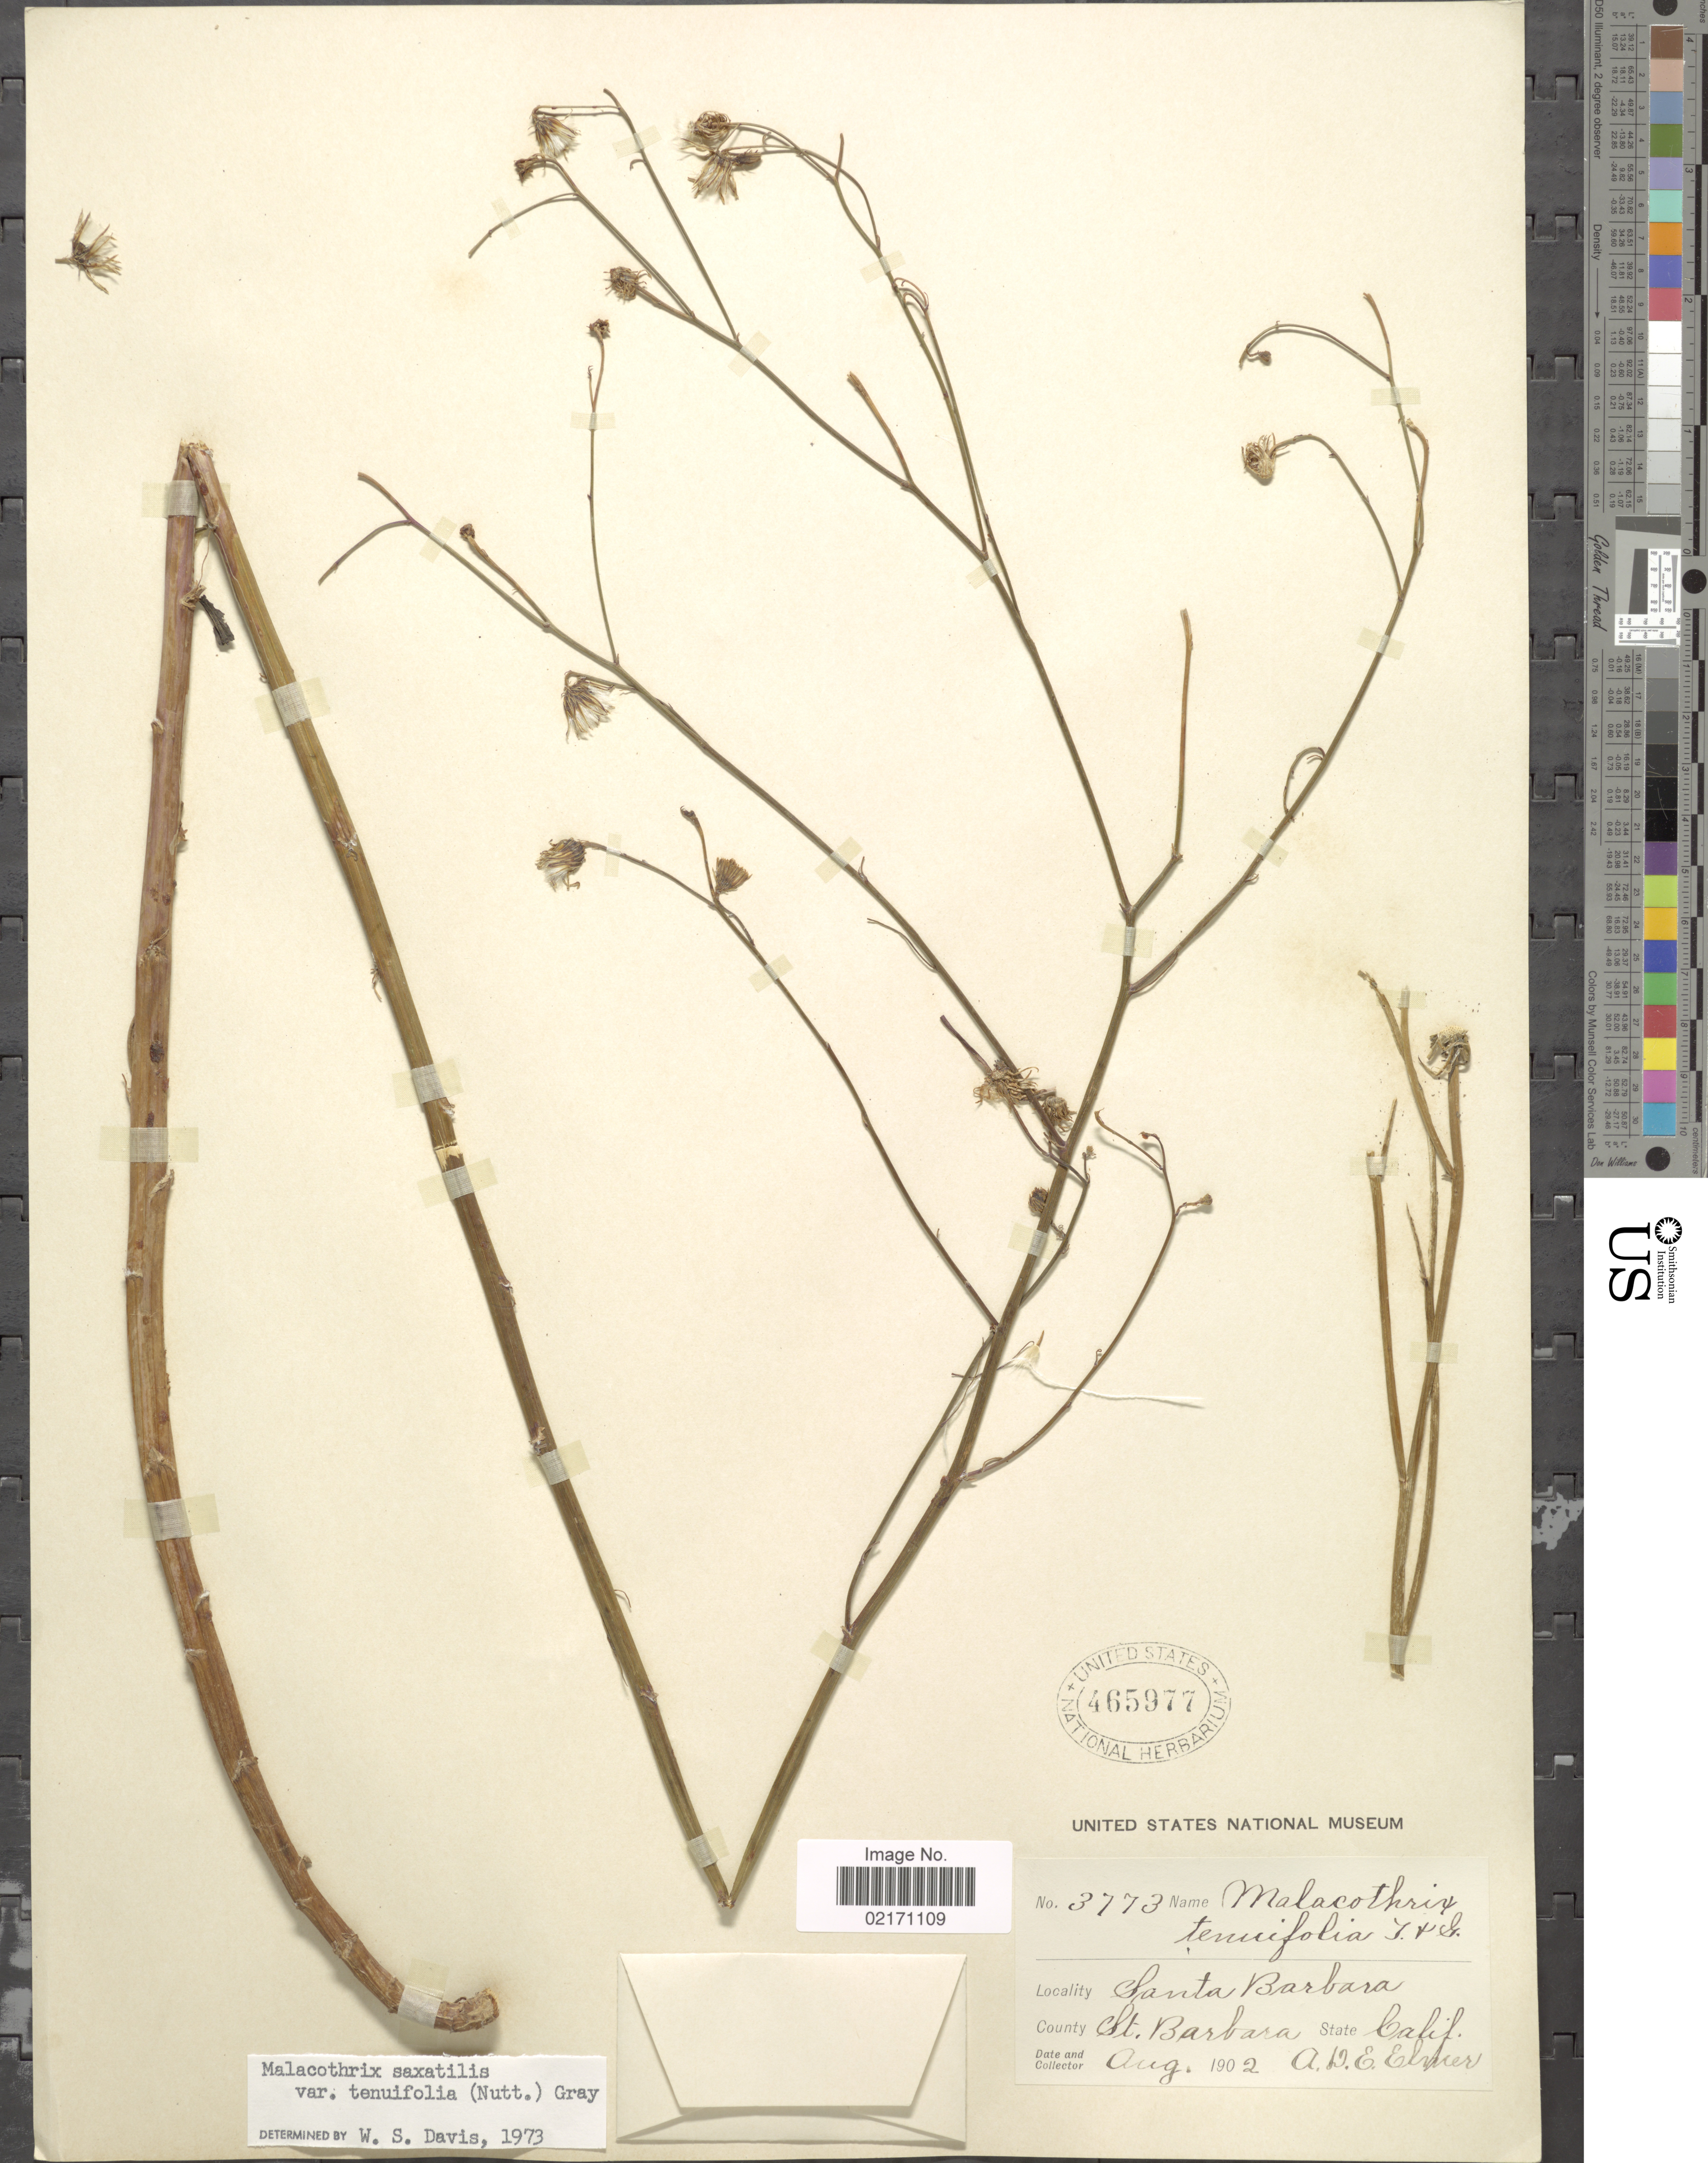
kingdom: Plantae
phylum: Tracheophyta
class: Magnoliopsida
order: Asterales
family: Asteraceae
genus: Malacothrix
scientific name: Malacothrix saxatilis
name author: Torr. & A. Gray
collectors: A. D. E. Elmer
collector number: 3773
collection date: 1902-08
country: United States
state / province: California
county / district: Santa Barbara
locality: Santa Barbara, County St. Barbara, State Calif,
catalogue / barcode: US 465977